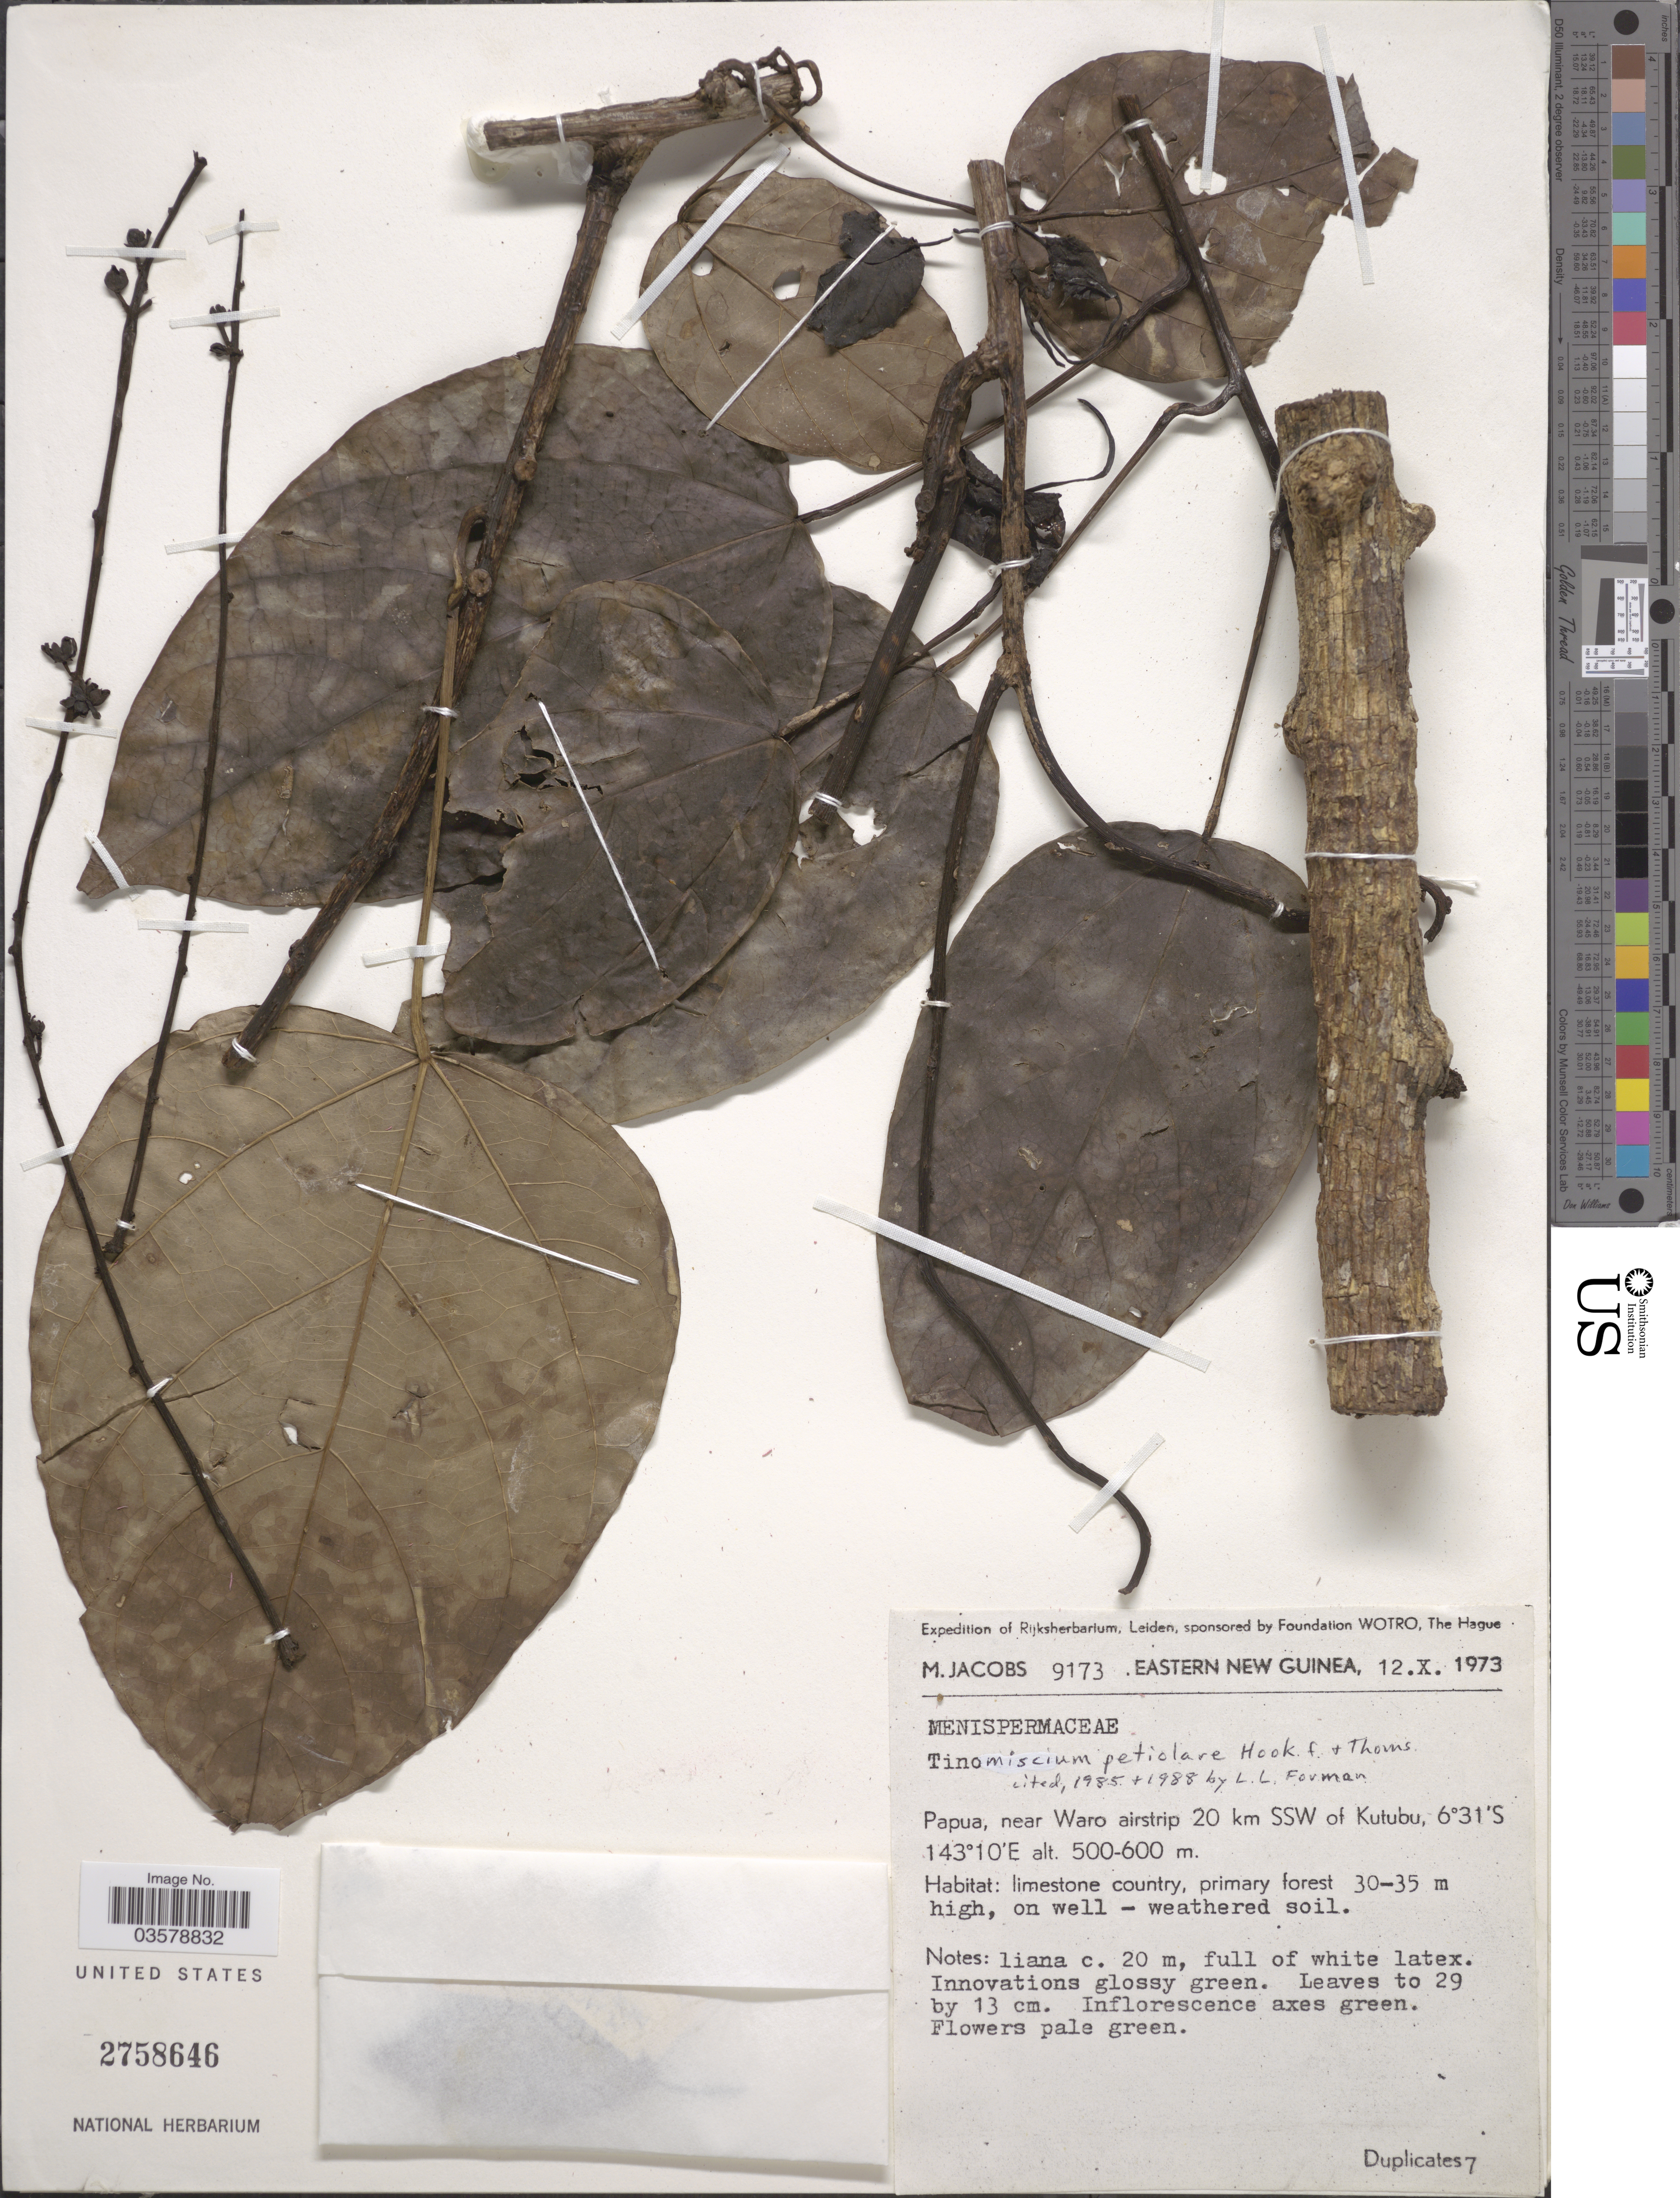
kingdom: Plantae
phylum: Tracheophyta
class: Magnoliopsida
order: Ranunculales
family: Menispermaceae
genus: Tinomiscium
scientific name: Tinomiscium petiolare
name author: Hook. f. & Thoms.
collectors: M. Jacobs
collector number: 9173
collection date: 1973-10-12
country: Papua New Guinea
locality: Eastern New Guinea. Papua, Near Waro airstrip 20 km SSW of Kutubu.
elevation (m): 500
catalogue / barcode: US 2758646